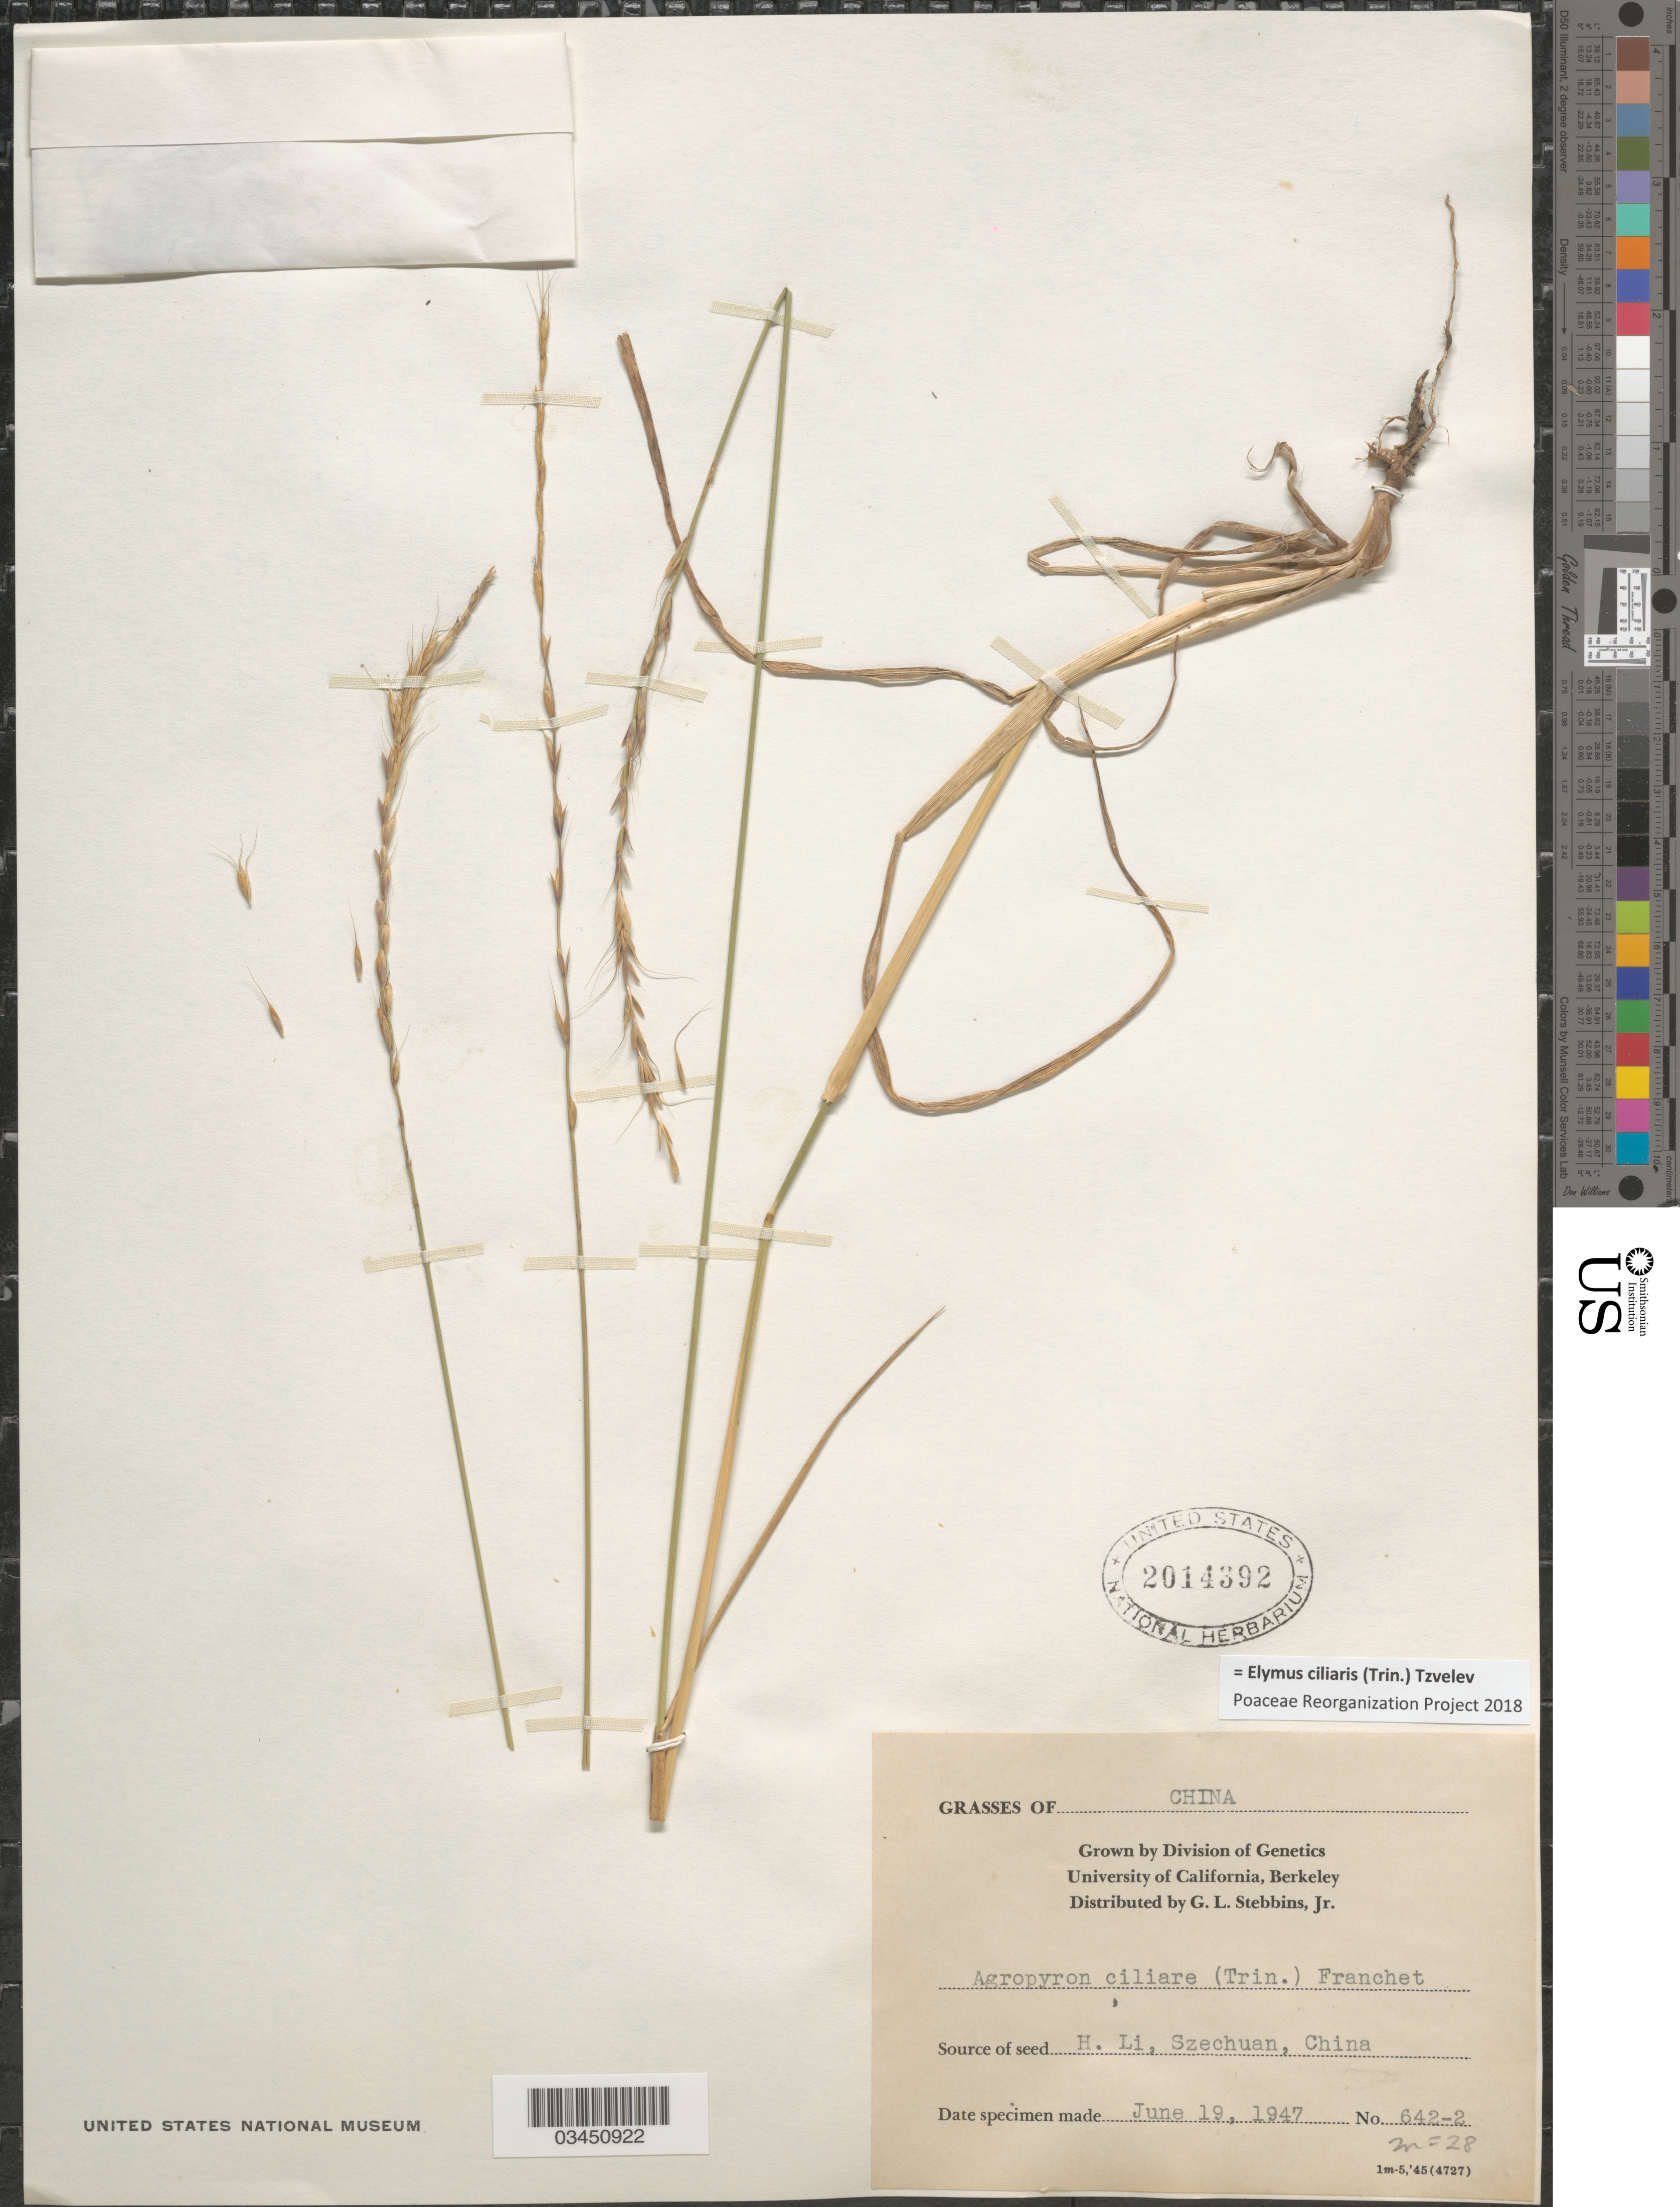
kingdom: Plantae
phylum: Tracheophyta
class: Liliopsida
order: Poales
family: Poaceae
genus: Elymus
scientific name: Elymus ciliaris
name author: (Trin.) Tzvelev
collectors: G. L. Stebbins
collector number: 642-2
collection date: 1947-06-19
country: United States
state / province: California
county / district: Alameda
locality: Grown by Division of Genetics. University of California, Berkeley.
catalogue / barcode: US 2014392